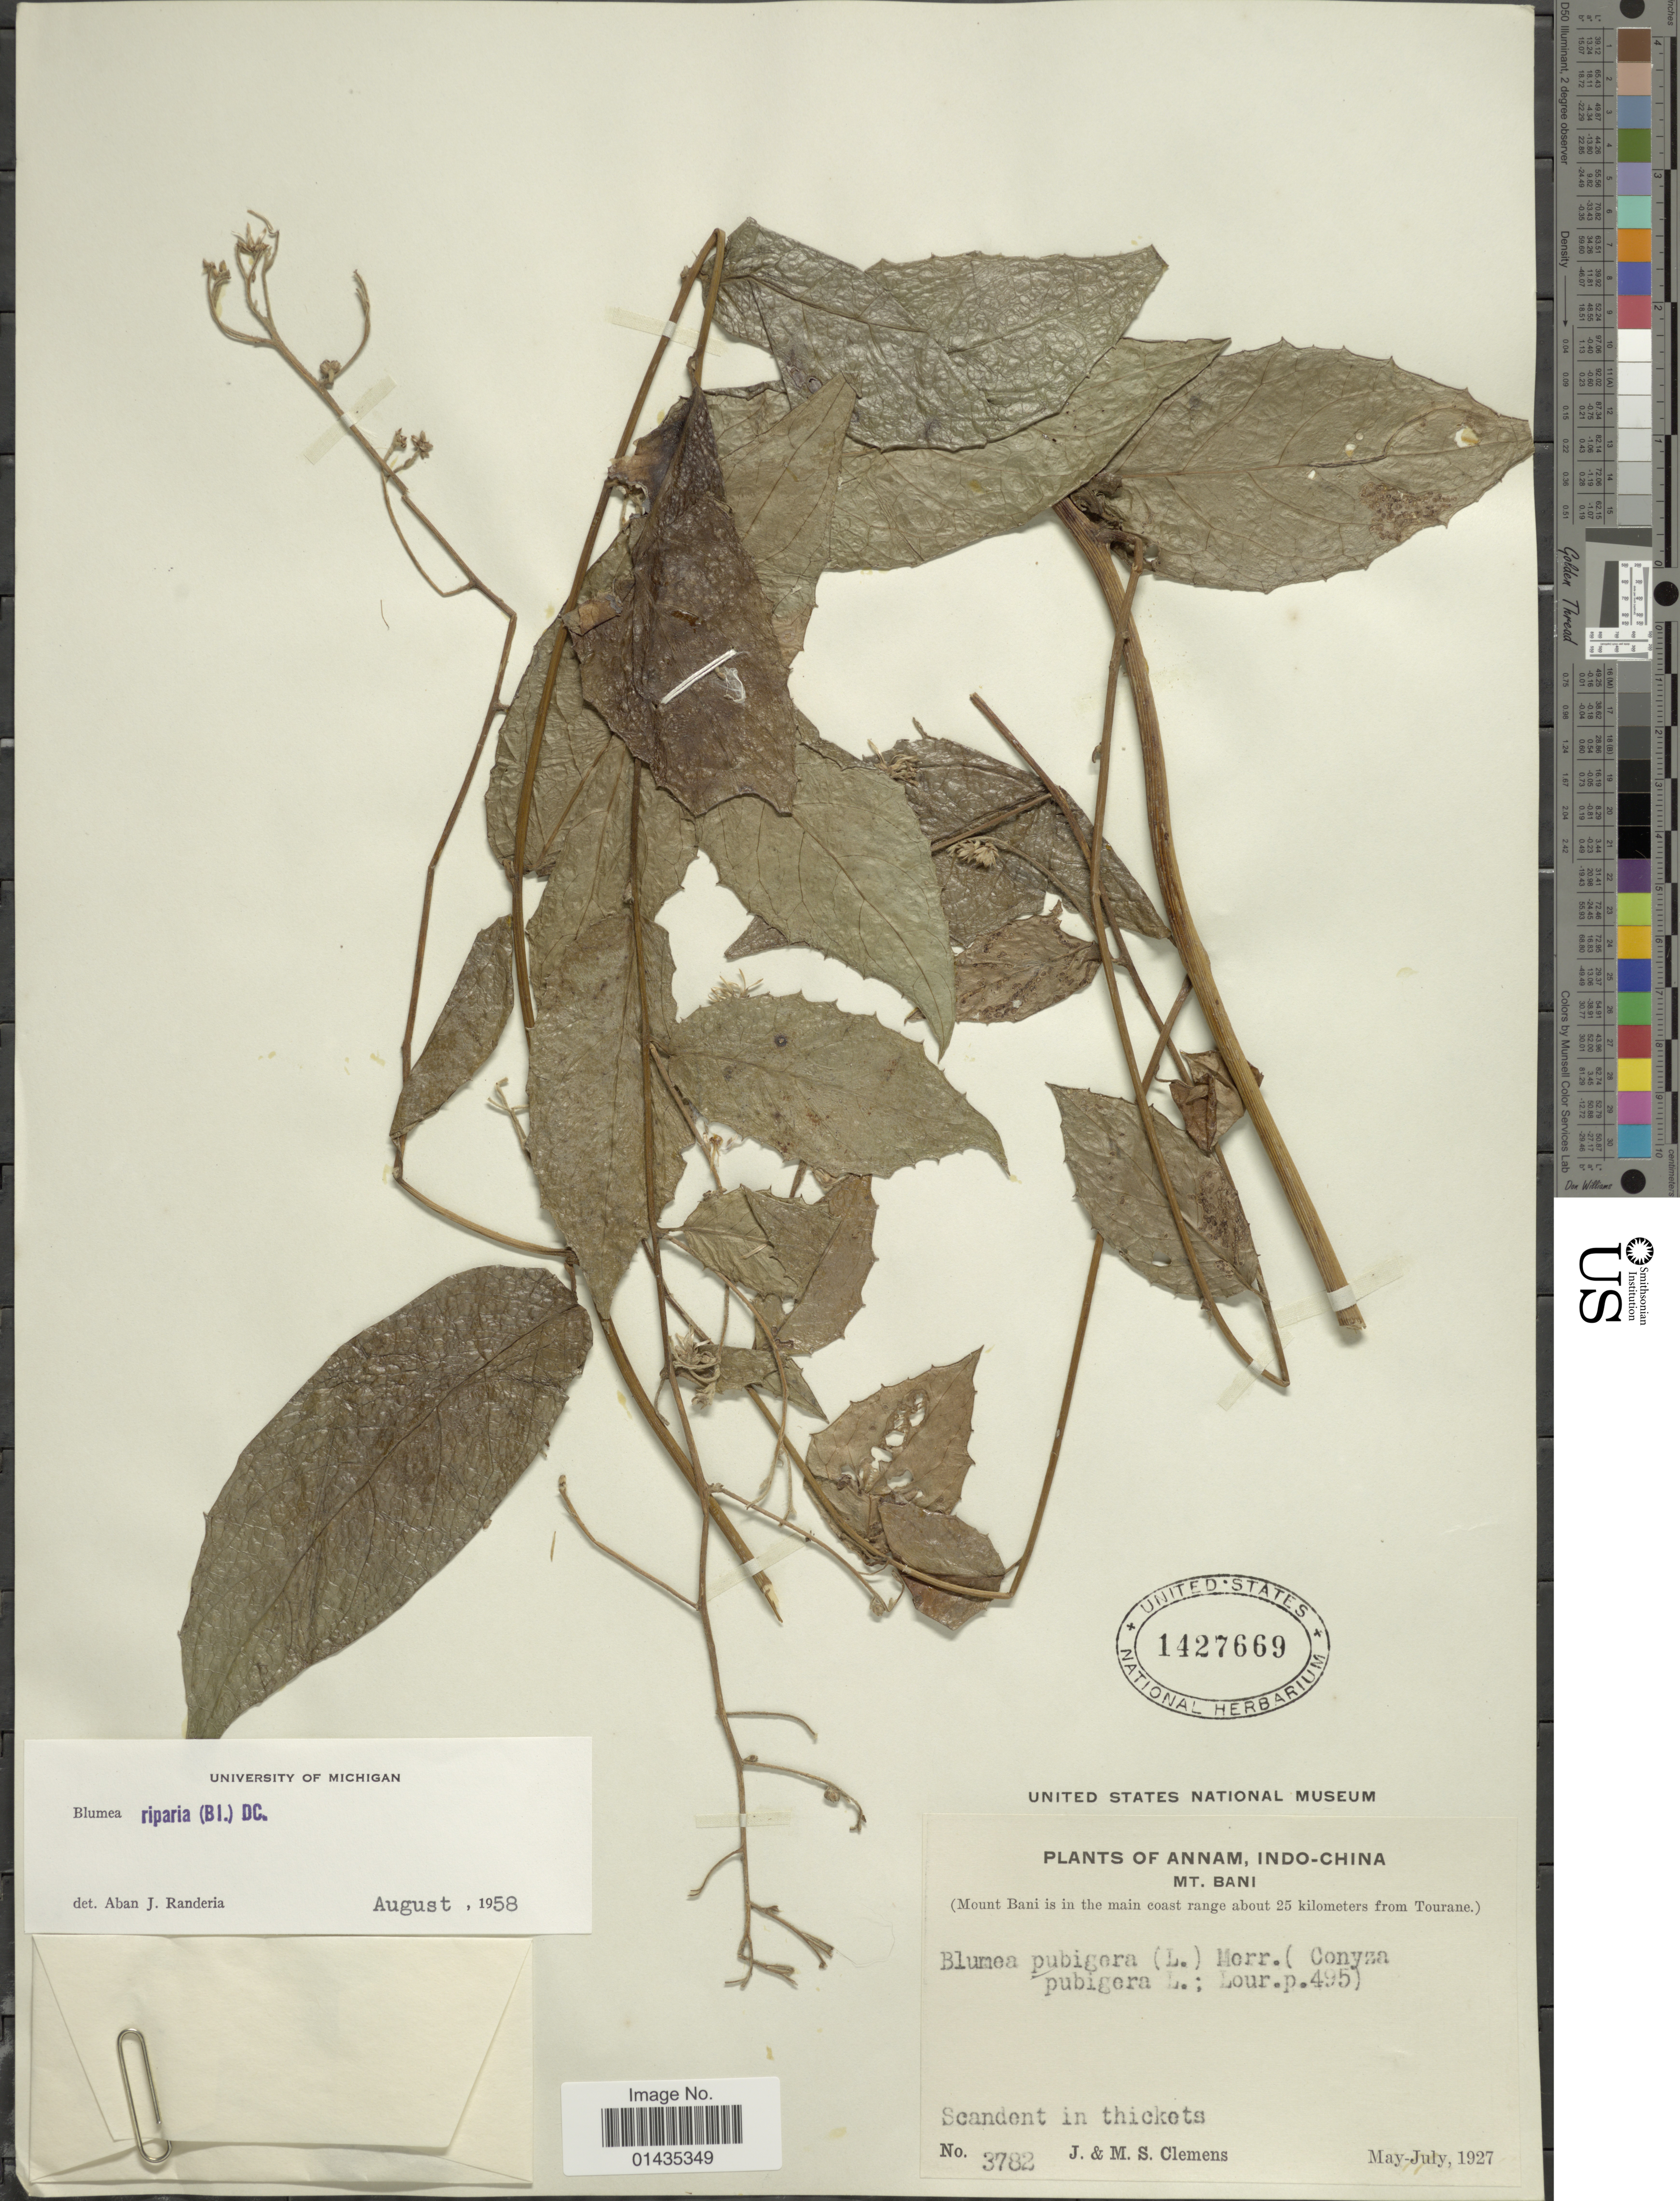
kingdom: Plantae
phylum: Tracheophyta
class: Magnoliopsida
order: Asterales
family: Asteraceae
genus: Blumea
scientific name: Blumea riparia var. riparia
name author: (Blume) DC.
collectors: J. Clemens & M. S. Clemens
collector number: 3782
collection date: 1927-05/1927-07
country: Vietnam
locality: Annam, Indo-China, Mt. Bani, Mount Bani is in the main coast range about 25 kilometers from Tourane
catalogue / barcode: US 1427669